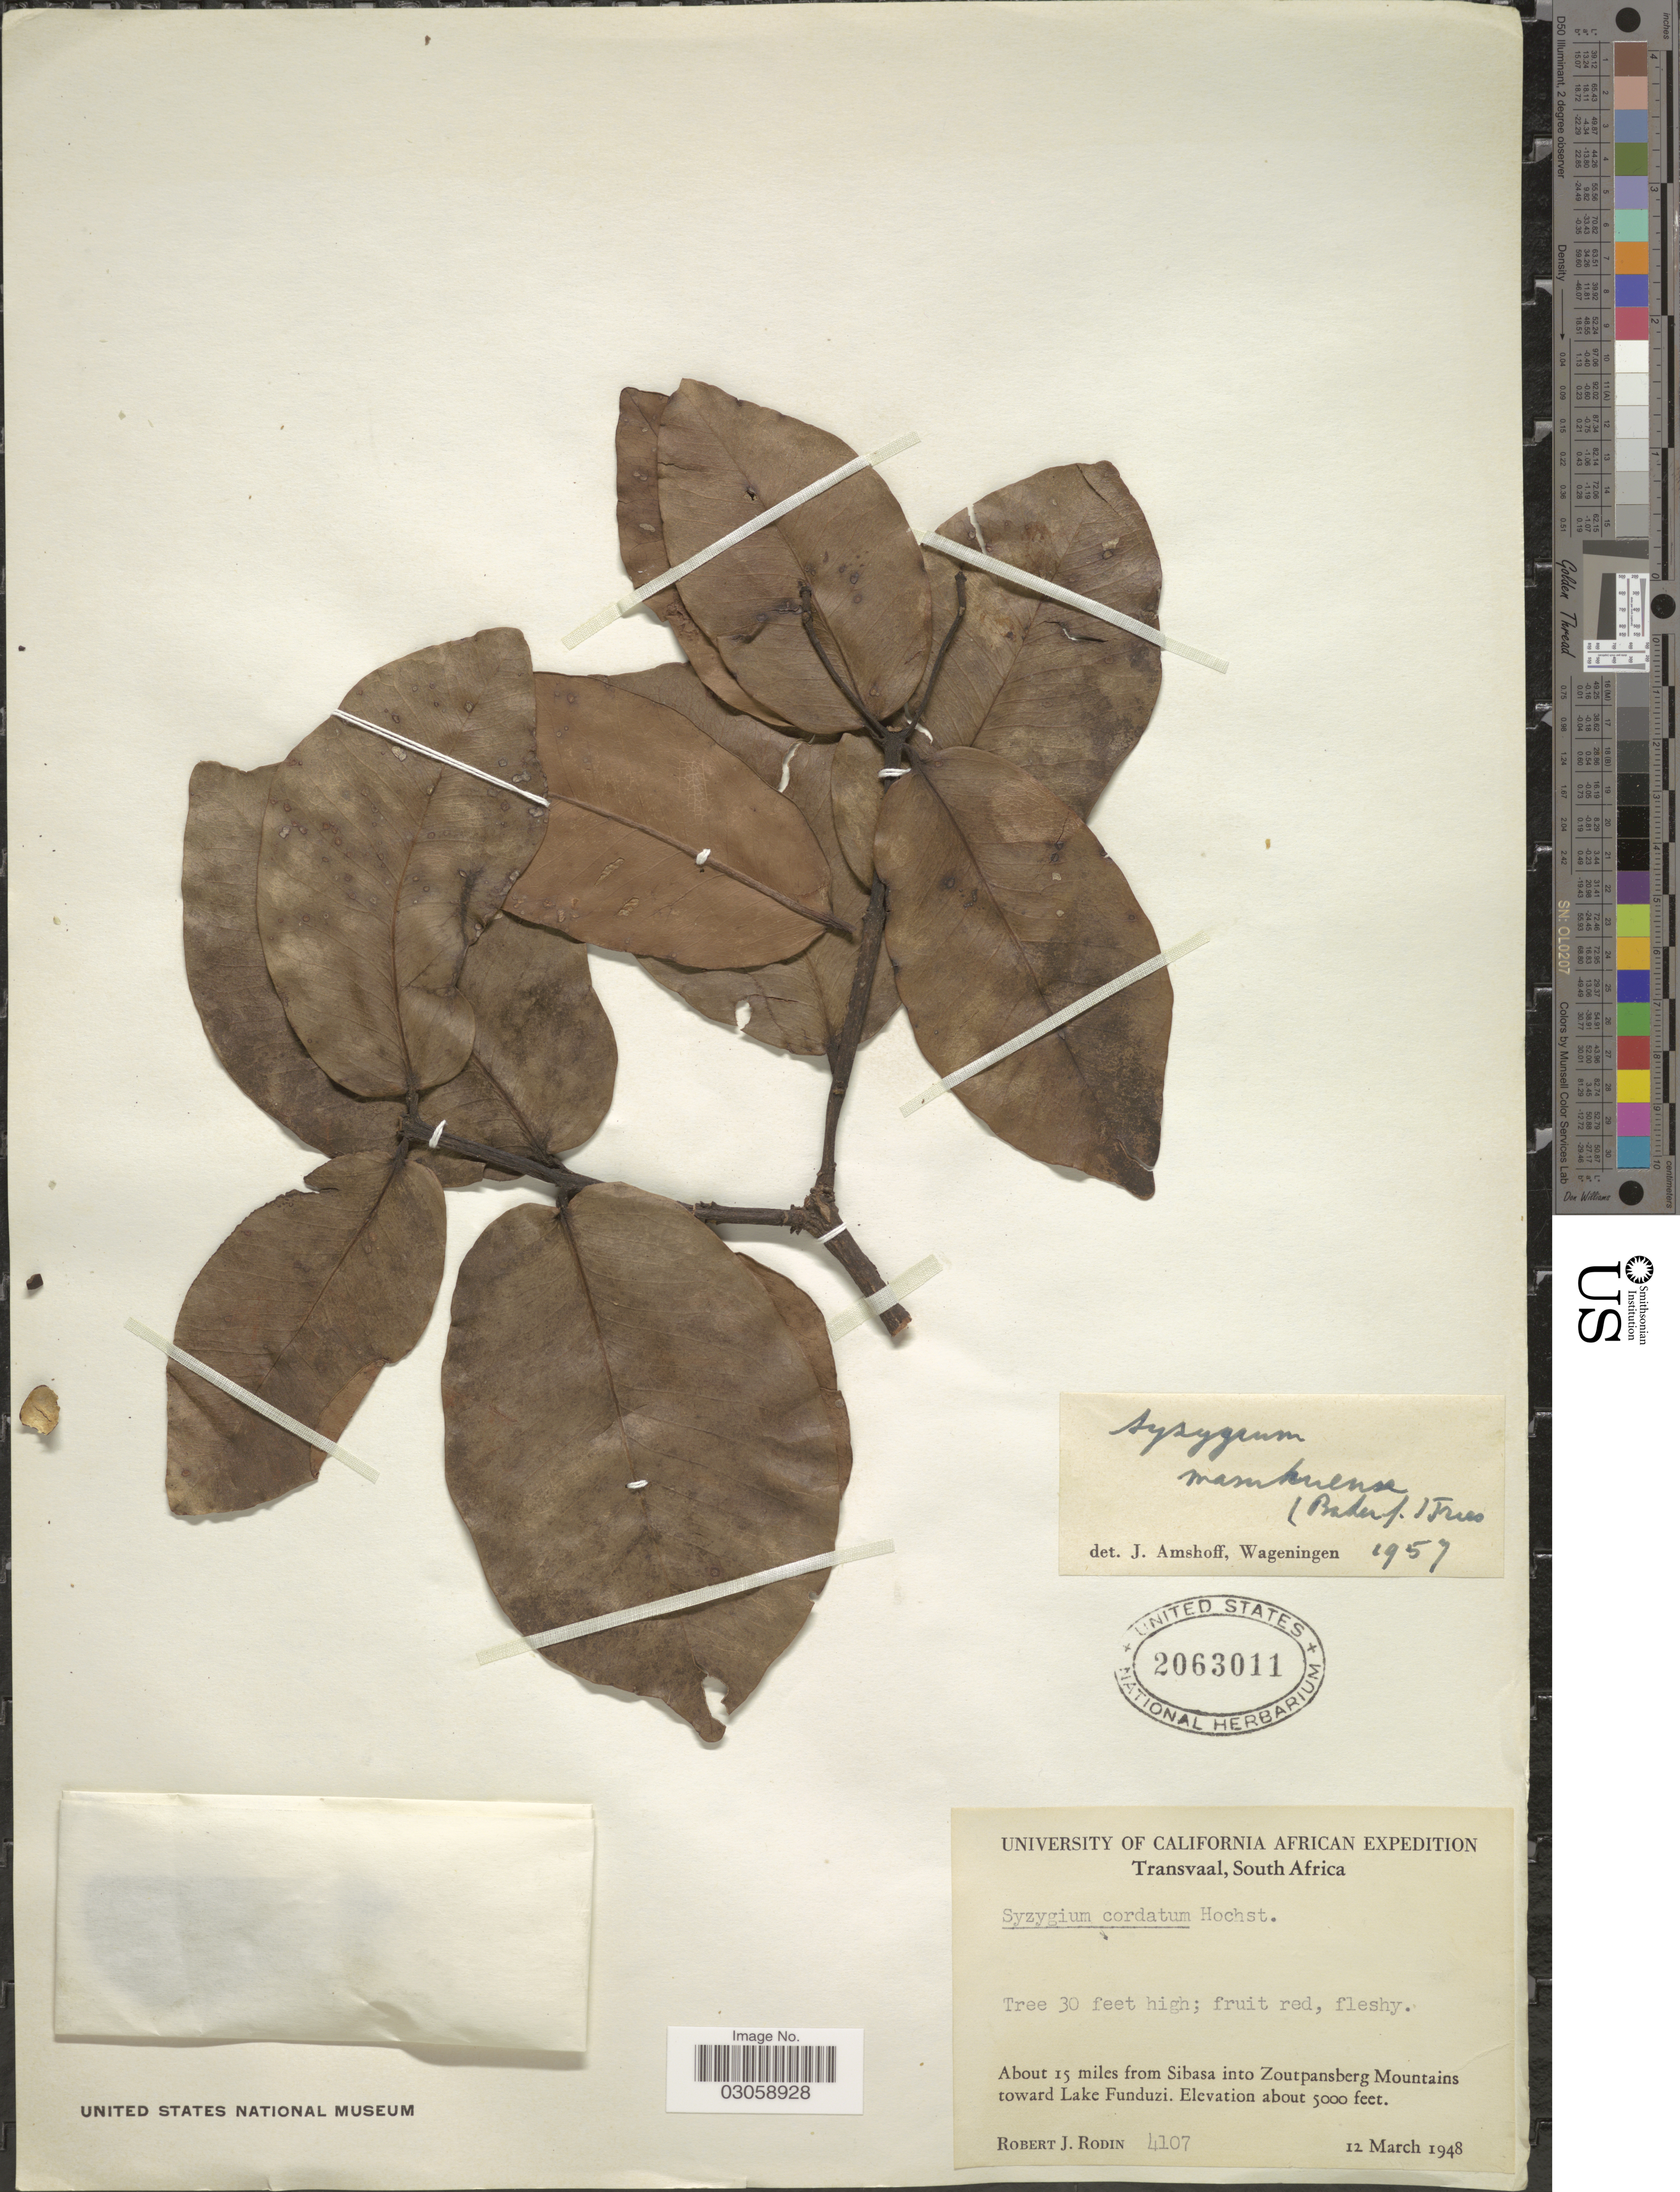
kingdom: Plantae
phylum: Tracheophyta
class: Magnoliopsida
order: Myrtales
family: Myrtaceae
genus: Syzygium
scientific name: Syzygium masukuense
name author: (Baker) R.E. Fr.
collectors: R. J. Rodin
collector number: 4107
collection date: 1948-03-12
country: South Africa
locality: Transvaal, South Africa, About 15 miles from Sibasa into Zoutpansberg Mountains toward Lake Funduzi.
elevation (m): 1524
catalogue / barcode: US 2063011